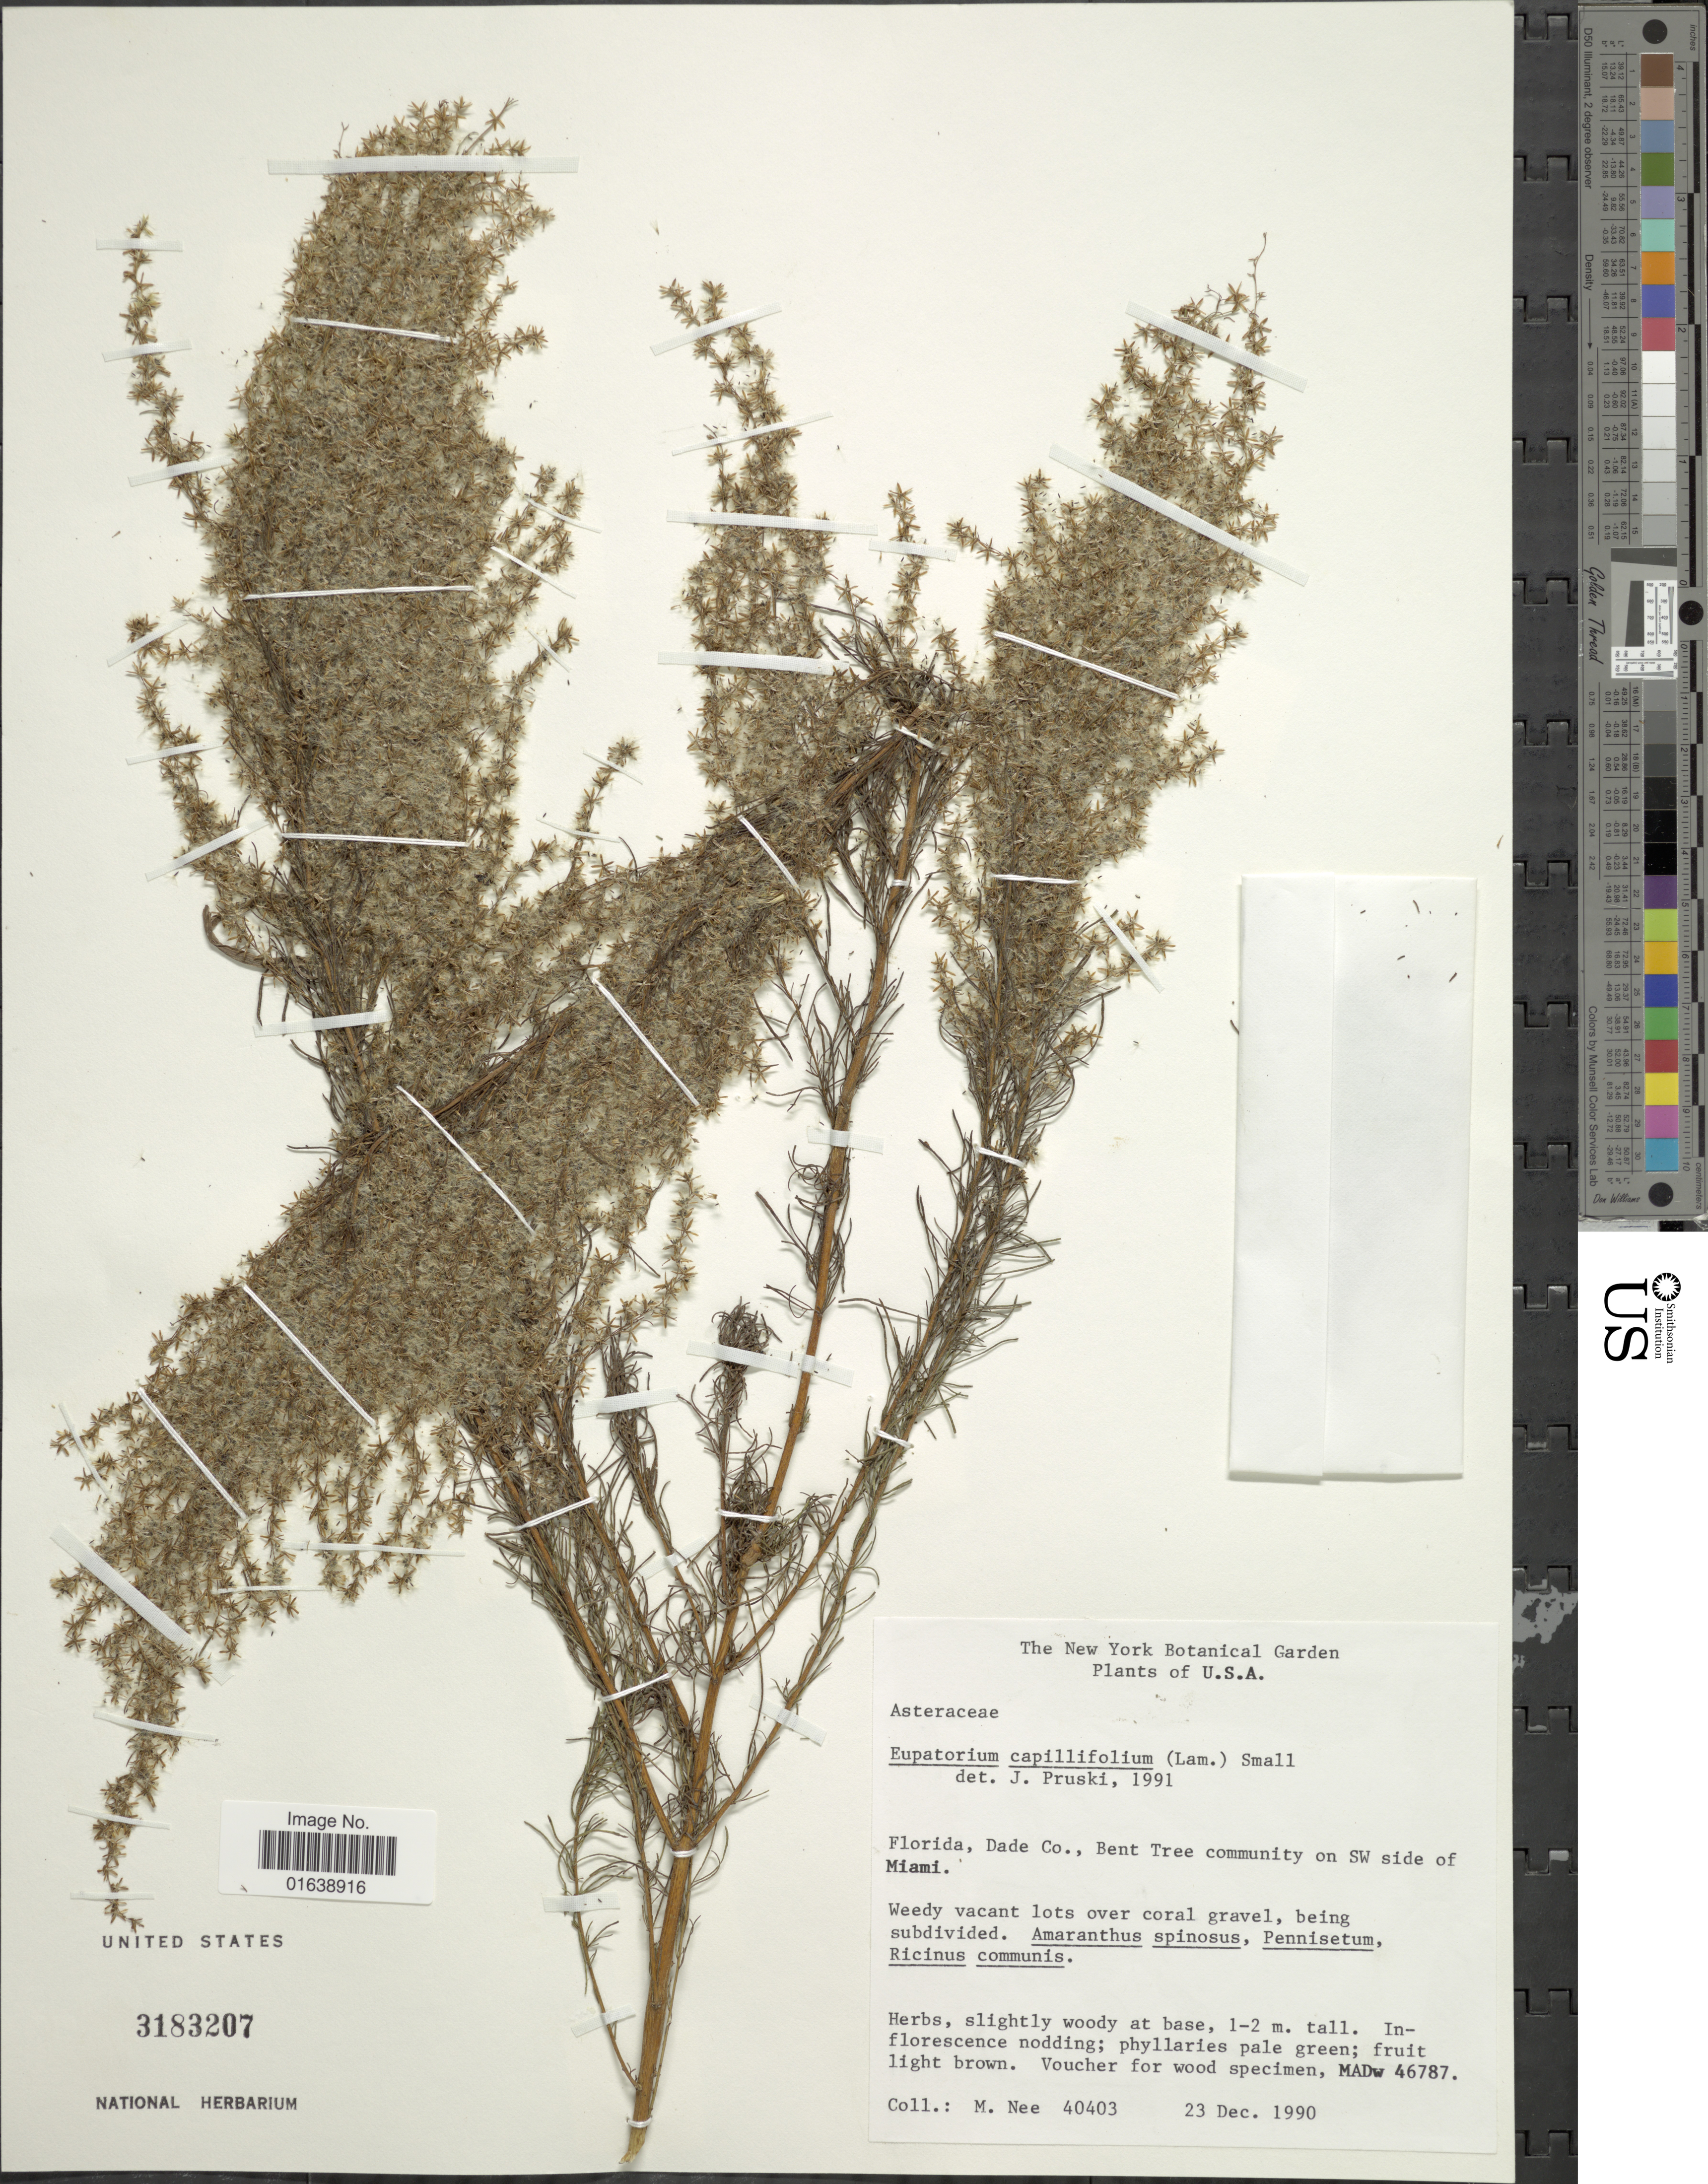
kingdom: Plantae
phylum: Tracheophyta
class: Magnoliopsida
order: Asterales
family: Asteraceae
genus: Eupatorium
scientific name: Eupatorium capillifolium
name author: (Lam.) Small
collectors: M. Nee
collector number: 40403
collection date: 1990-12-23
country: United States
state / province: Florida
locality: Florida, Dade Co., Bent Tree community on SW side of Miami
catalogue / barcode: US 3183207